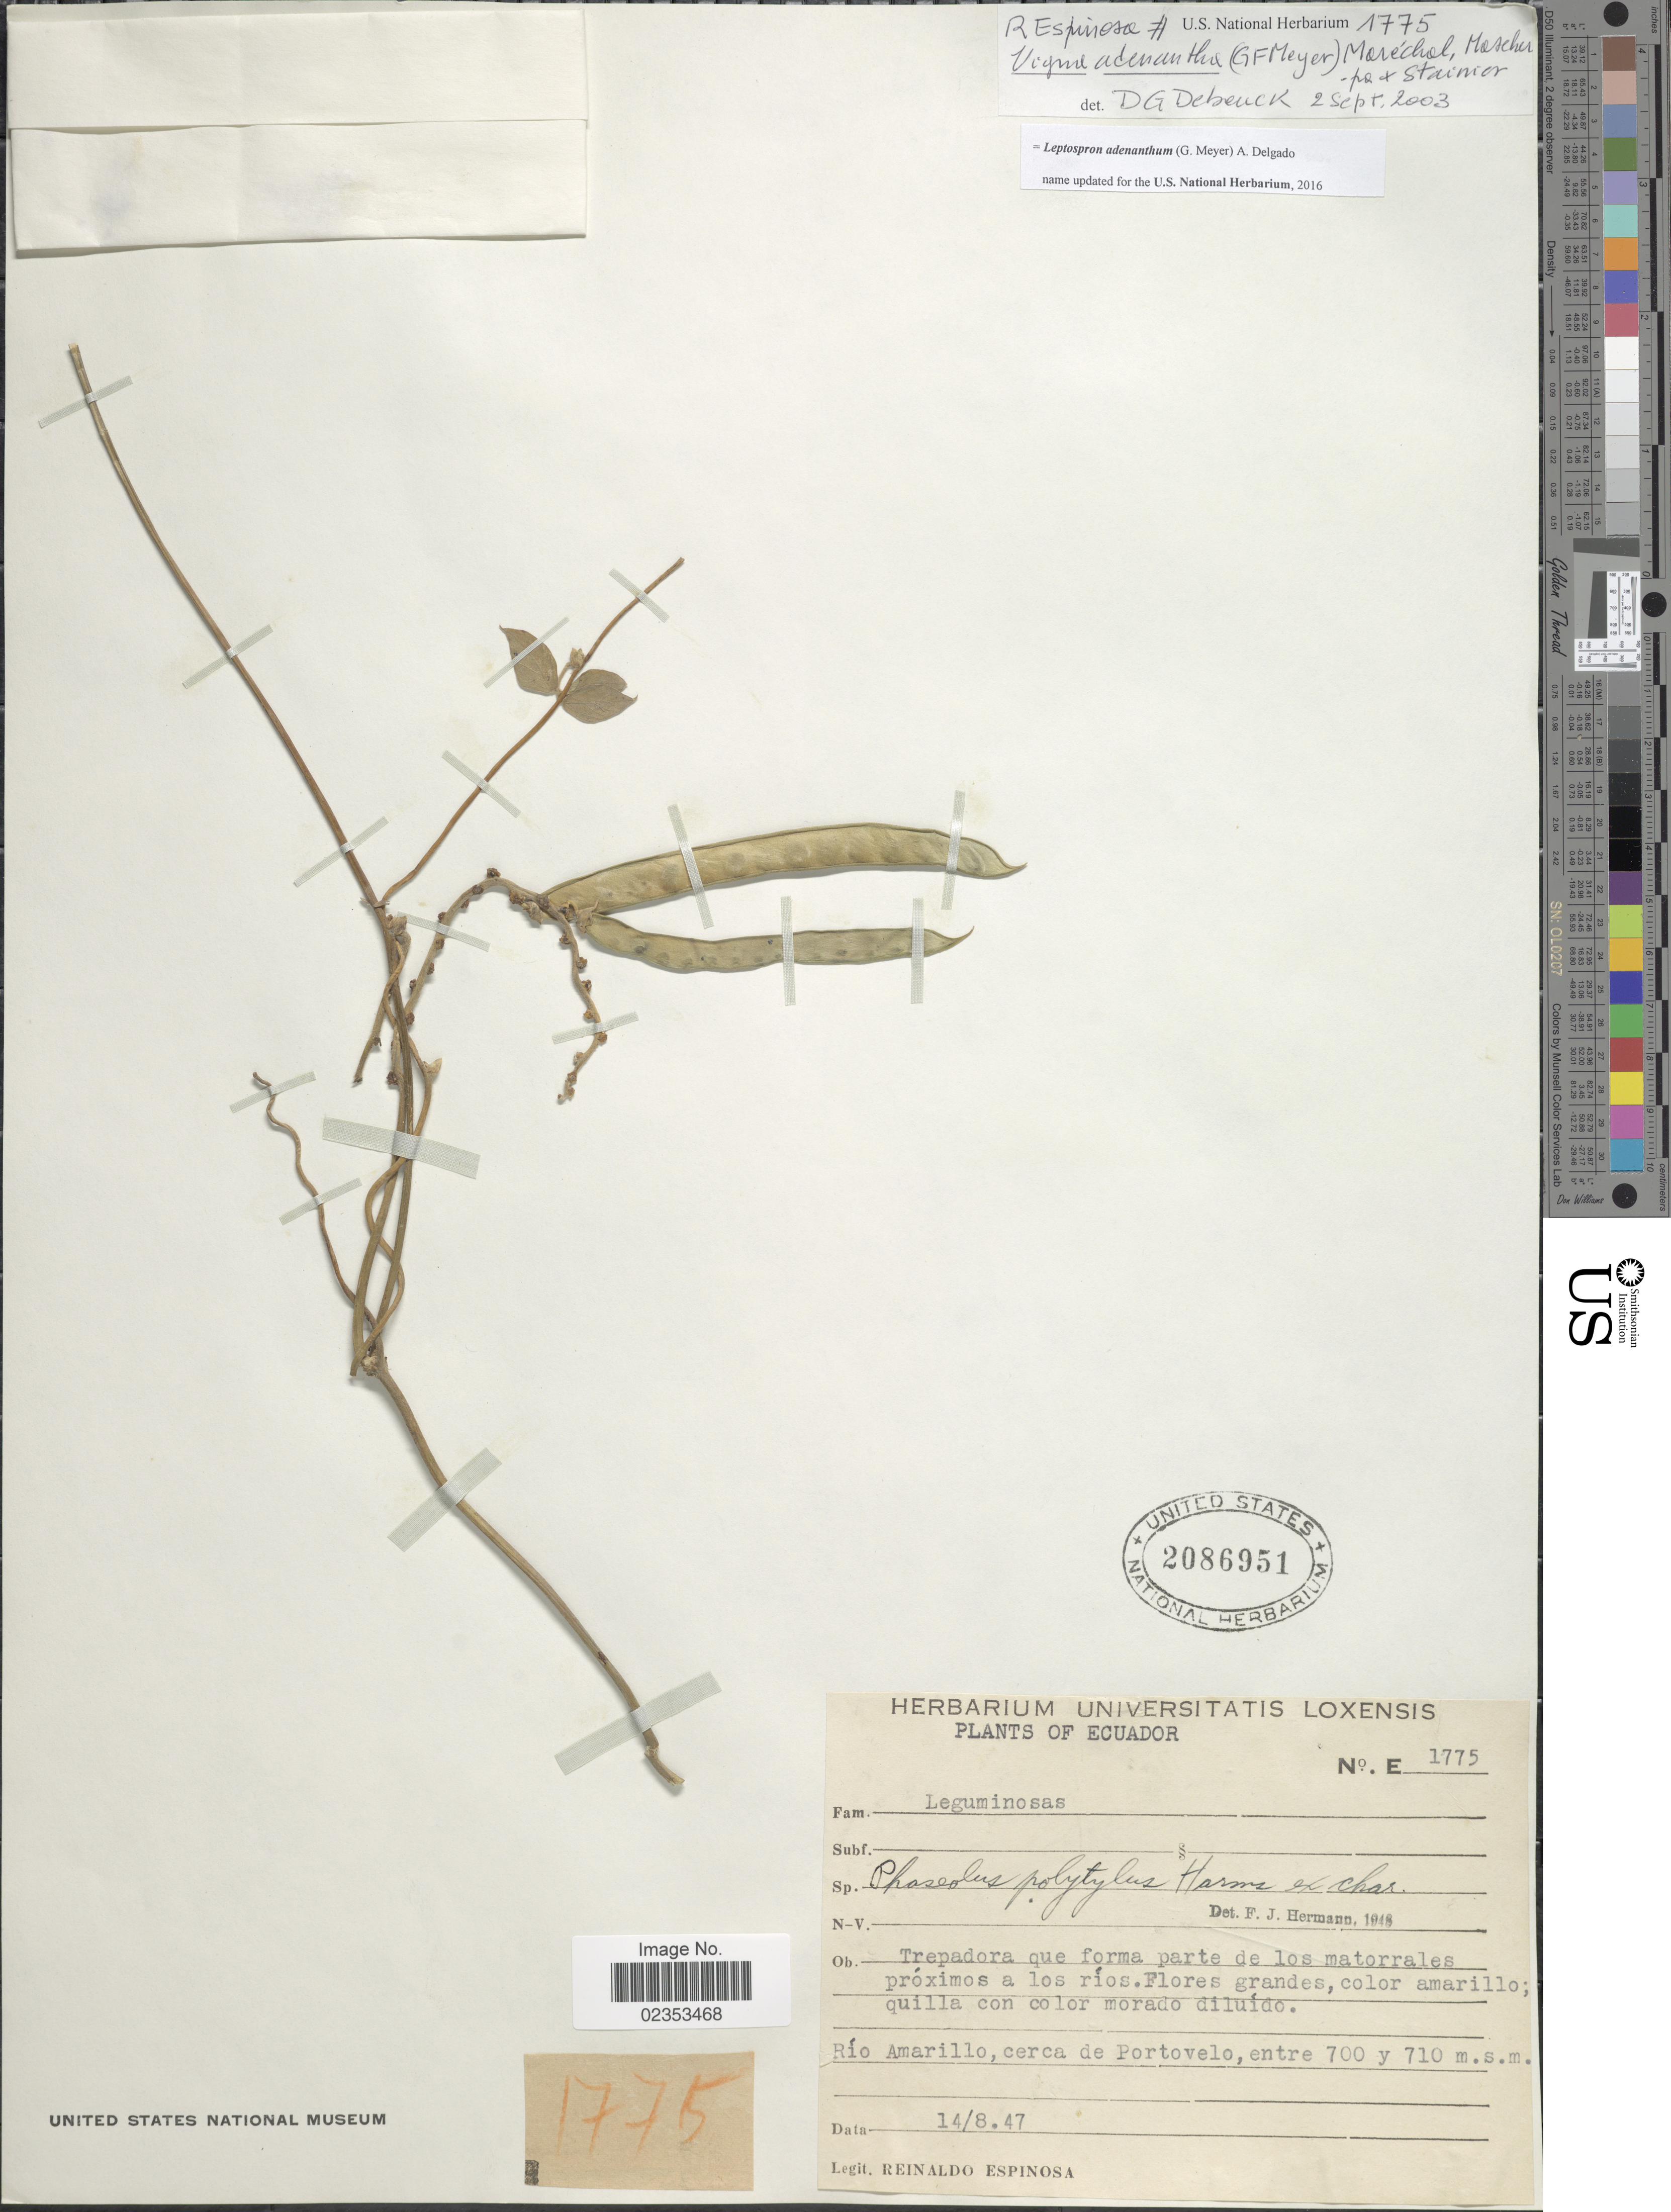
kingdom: Plantae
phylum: Tracheophyta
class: Magnoliopsida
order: Fabales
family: Fabaceae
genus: Leptospron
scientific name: Leptospron adenanthum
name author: (G. Mey.) A. Delgado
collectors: R. Espinosa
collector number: E 1775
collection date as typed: Transcribed d/m/y: 14/8/47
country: Ecuador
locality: Rio Amarillo, cerca de Portovelo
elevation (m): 700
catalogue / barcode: US 2086951